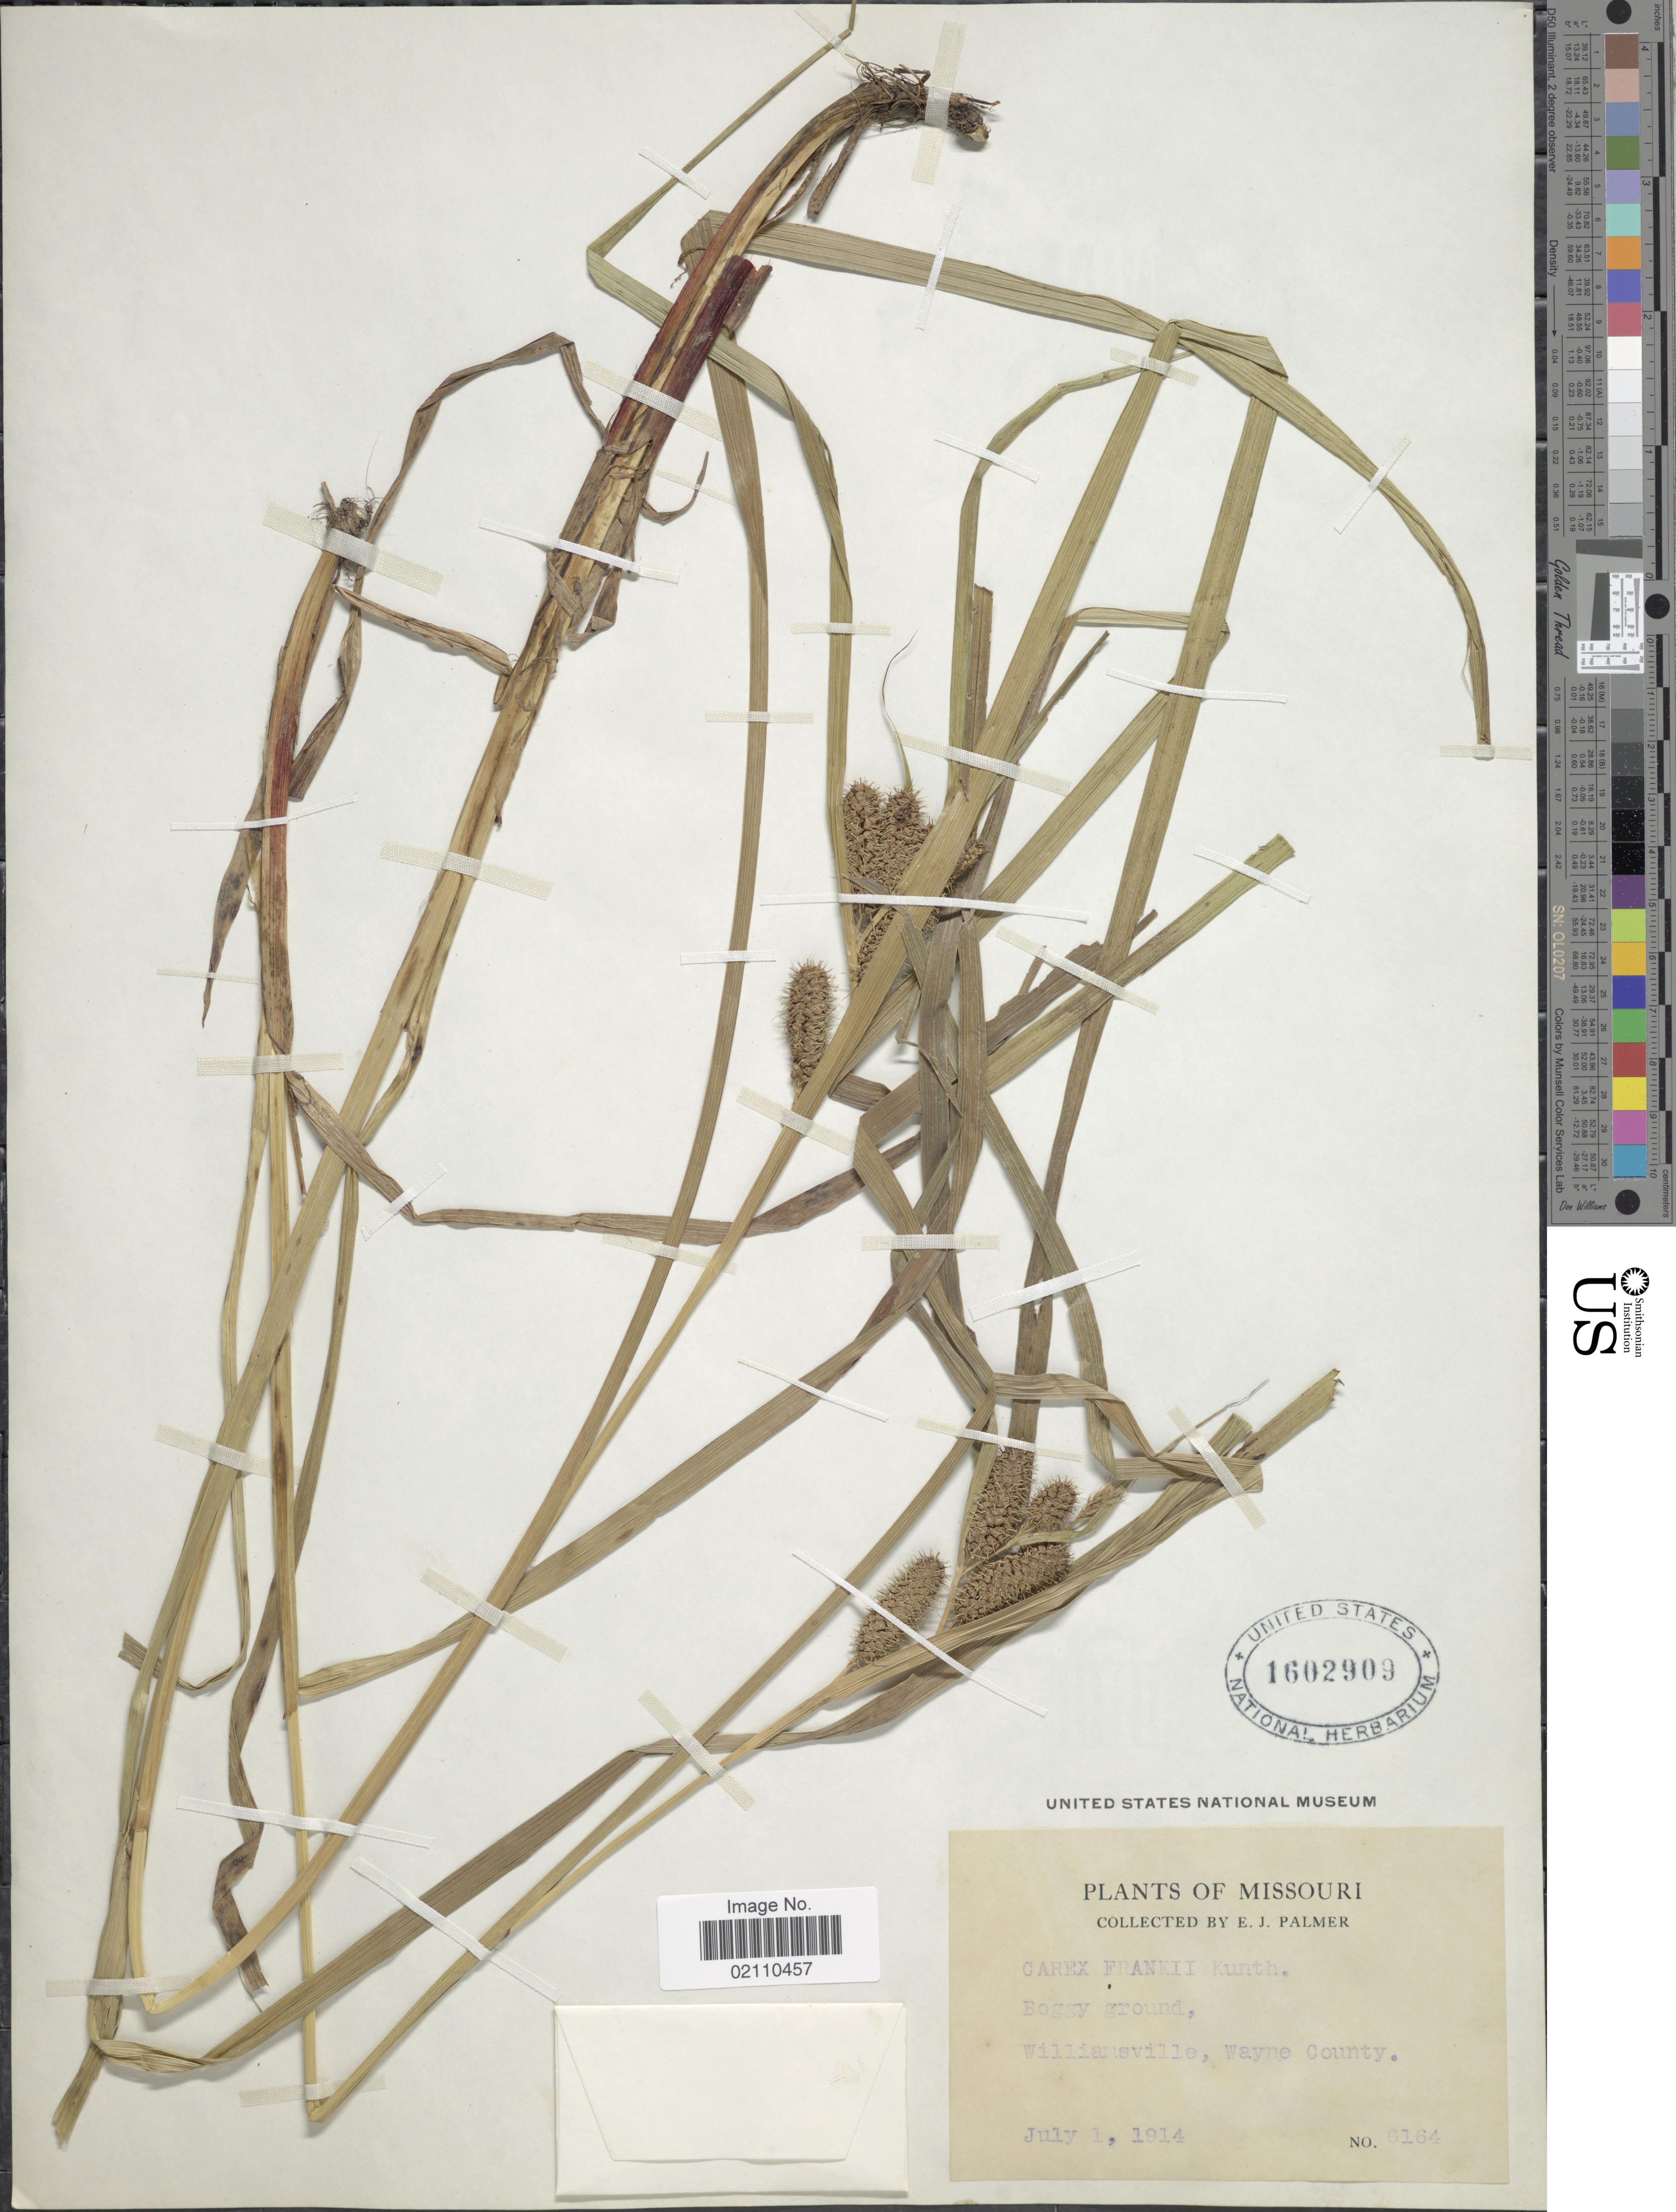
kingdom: Plantae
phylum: Tracheophyta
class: Liliopsida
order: Poales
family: Cyperaceae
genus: Carex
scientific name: Carex frankii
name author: Kunth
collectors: E. J. Palmer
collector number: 6164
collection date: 1914-07-01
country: United States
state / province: Missouri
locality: Williamsville, Wayne County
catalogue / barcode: US 1602909